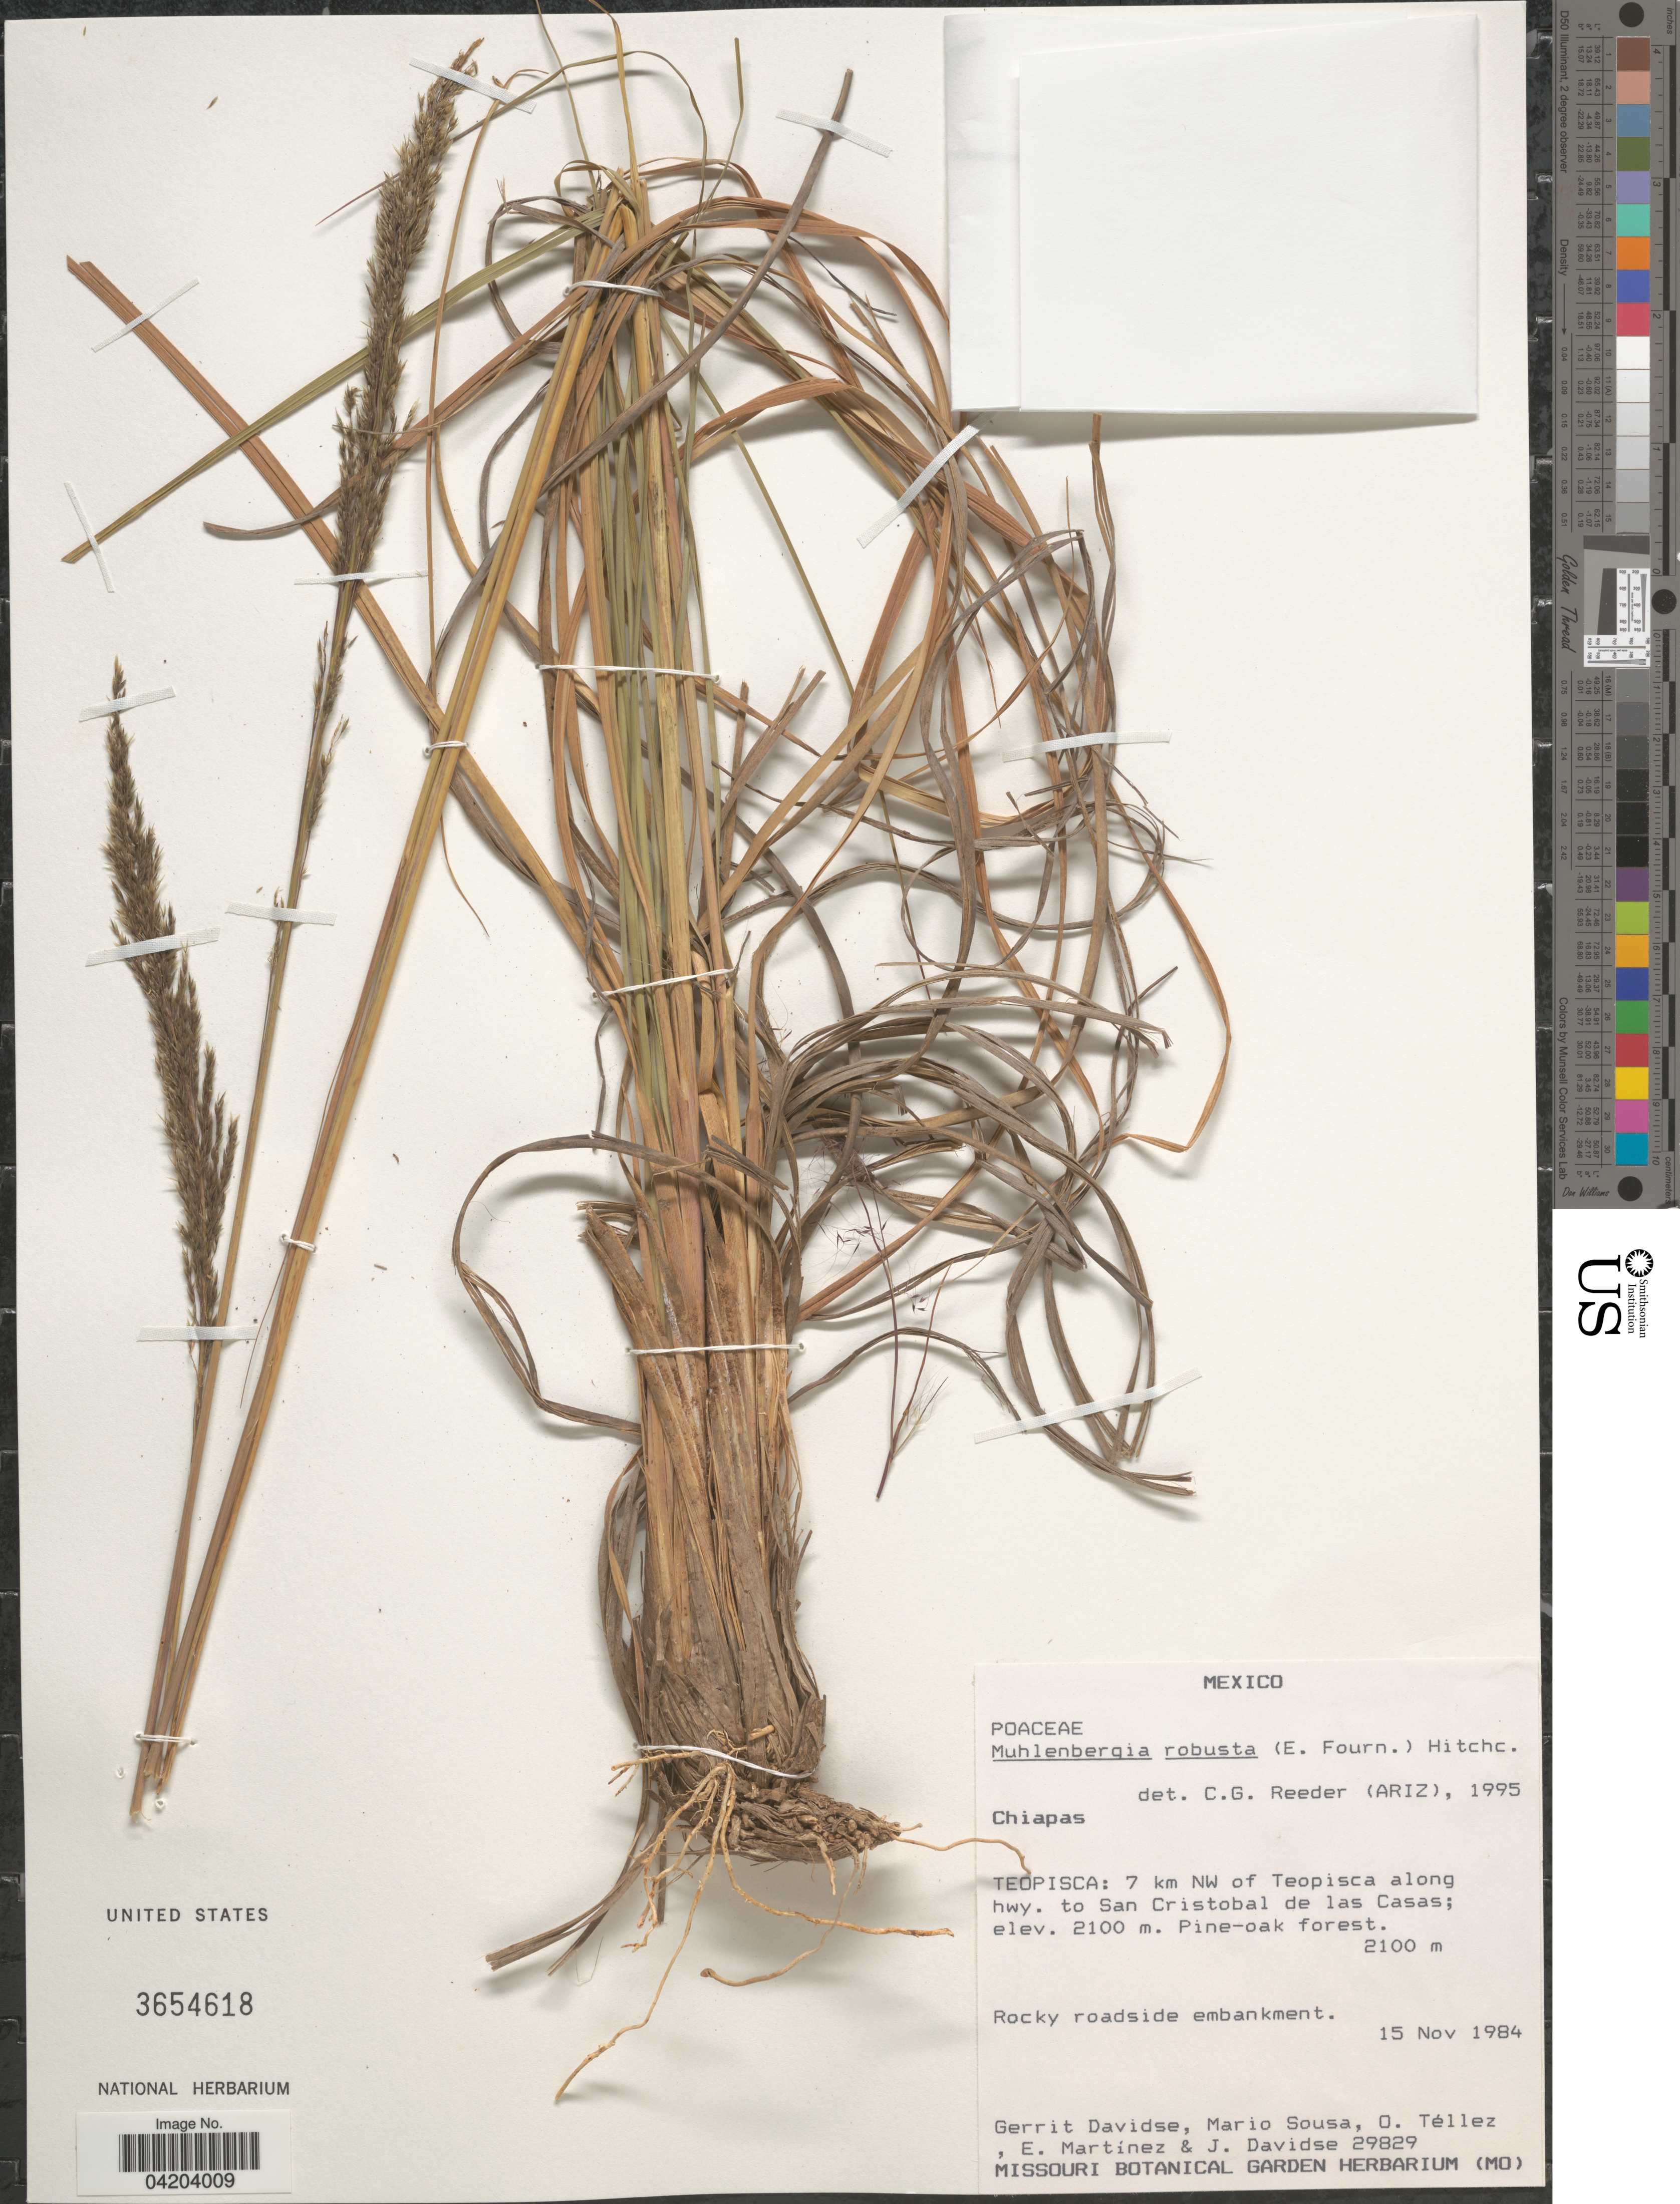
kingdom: Plantae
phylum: Tracheophyta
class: Liliopsida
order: Poales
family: Poaceae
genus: Muhlenbergia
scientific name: Muhlenbergia robusta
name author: (E. Fourn.) Hitchc.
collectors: G. Davidse, M. Sousa S., O. Tellez, E. Martínez & J. Davidse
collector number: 29829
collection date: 1984-11-15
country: Mexico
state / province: Chiapas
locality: Teopisca: 7 km NW of Teopisca along hwy. to San Cristobal de las Casas.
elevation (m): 2100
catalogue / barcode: US 3654618